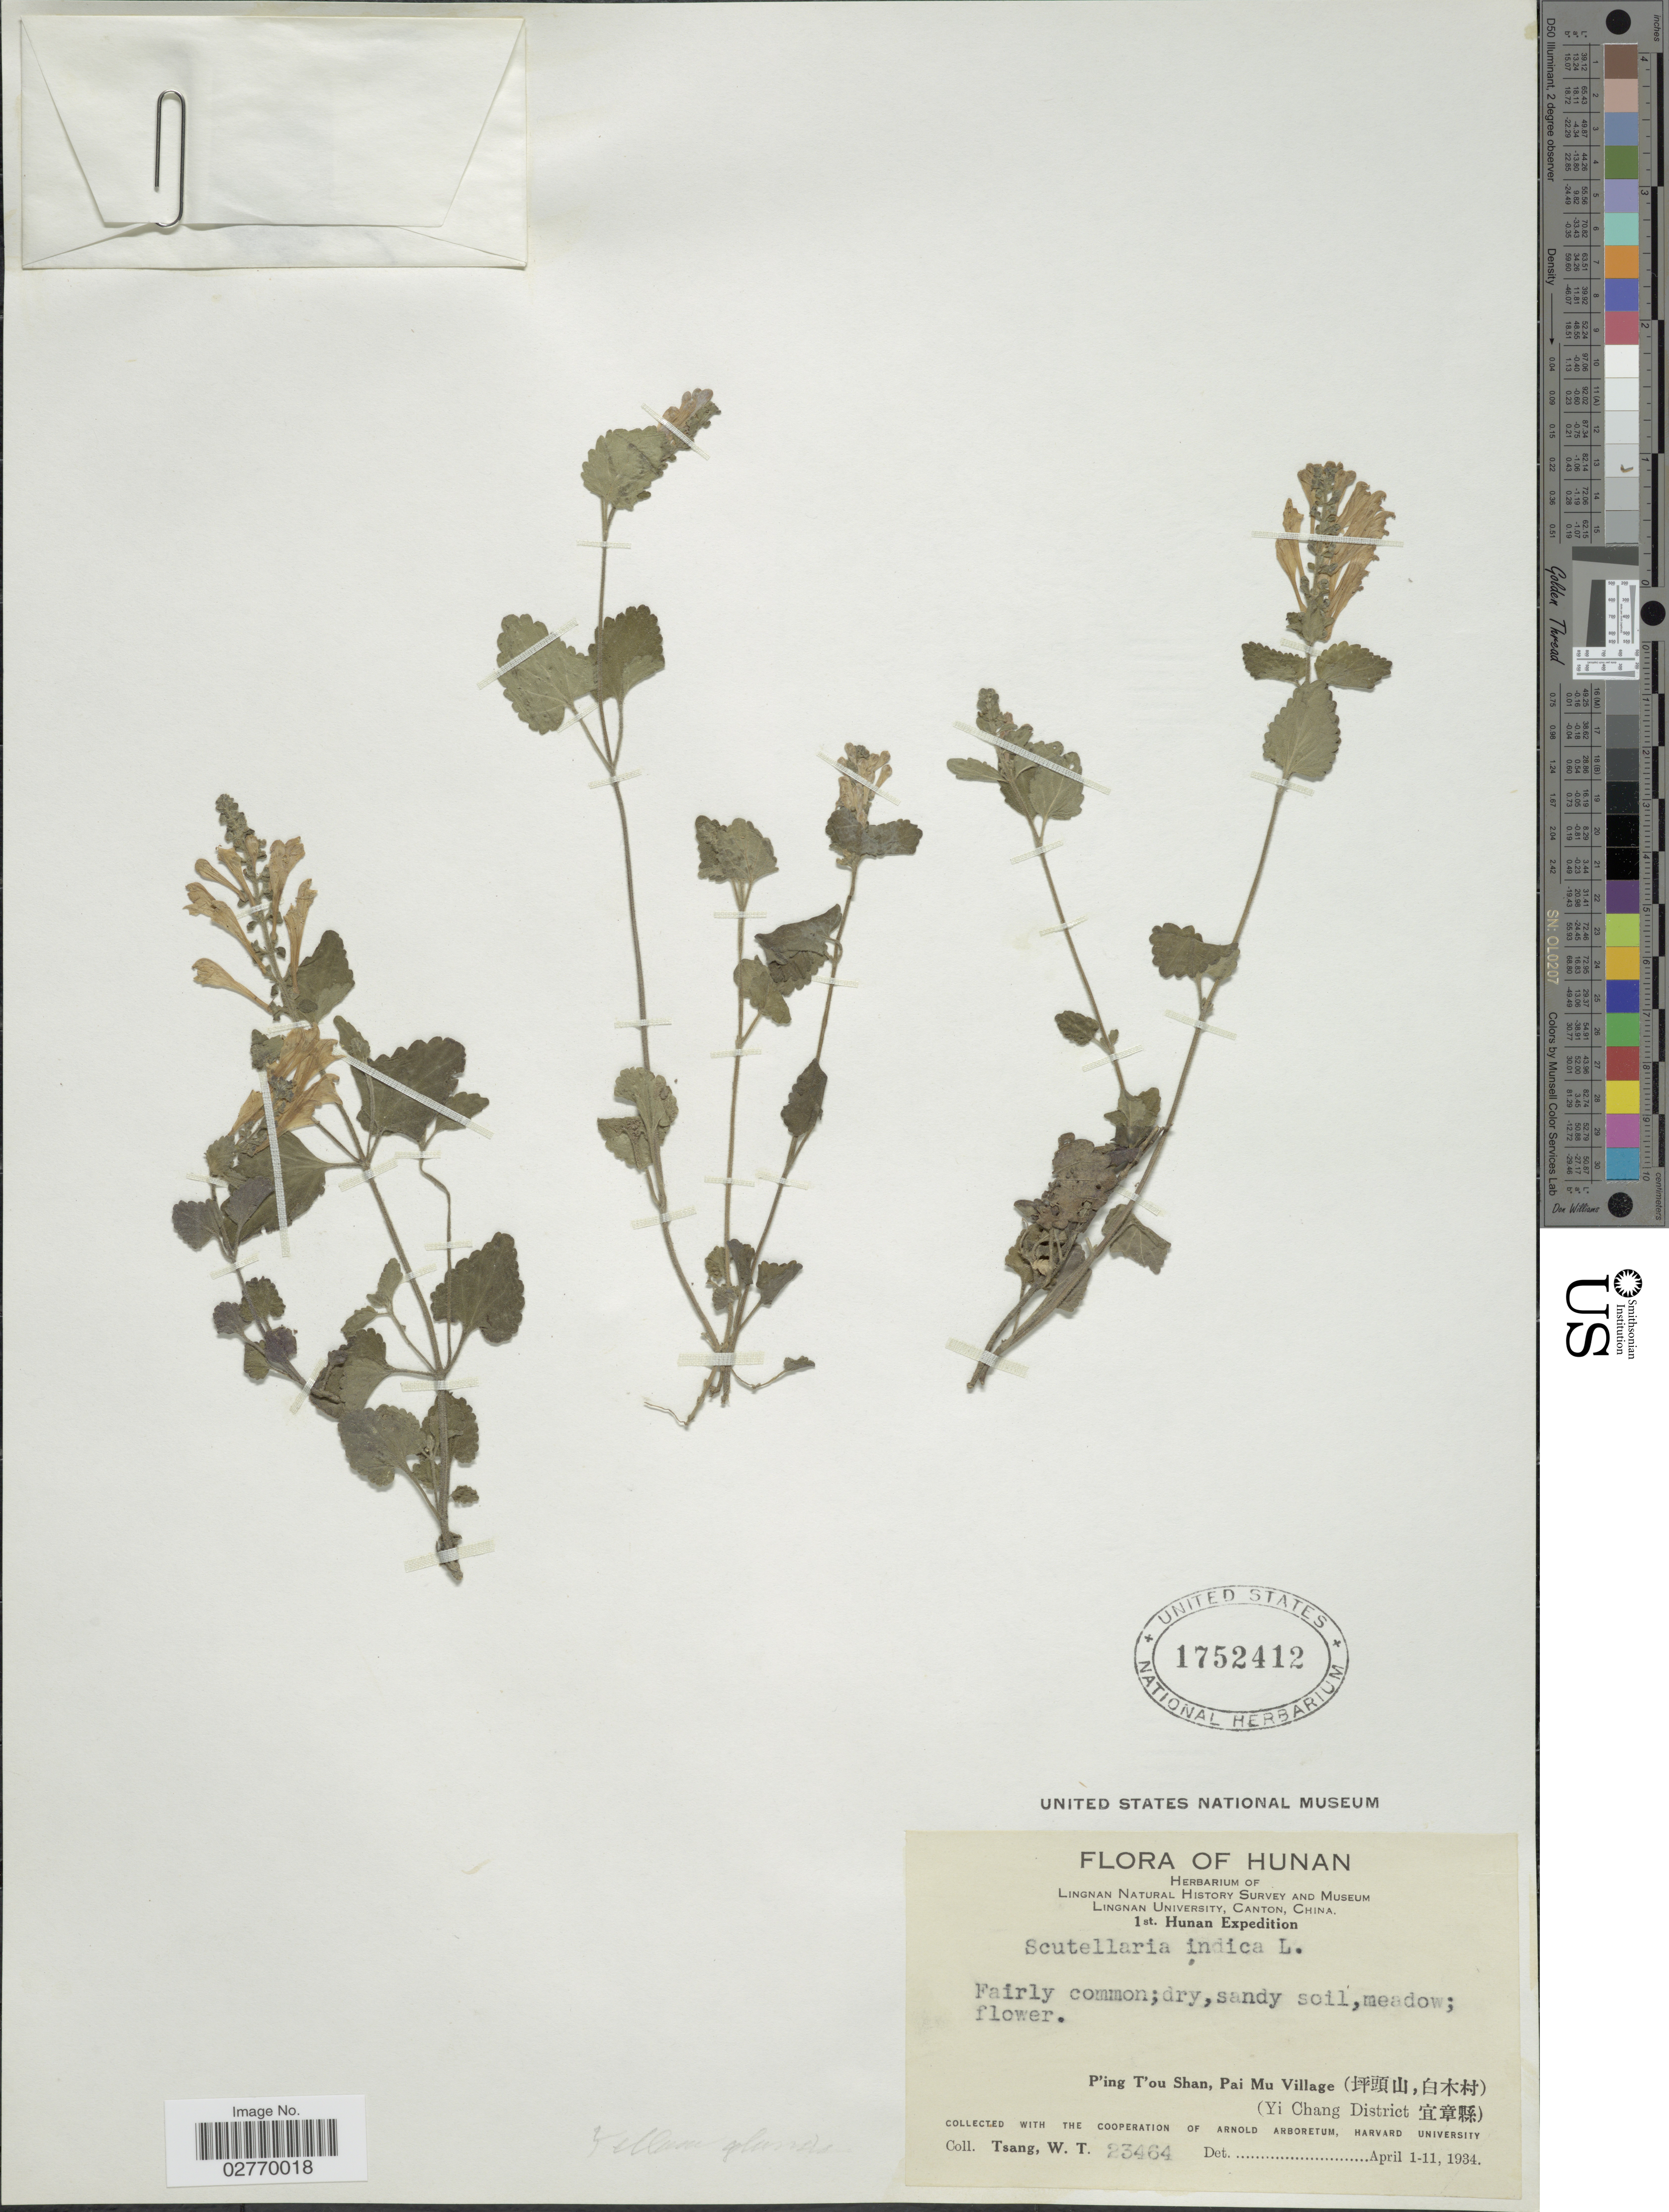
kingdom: Plantae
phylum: Tracheophyta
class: Magnoliopsida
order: Lamiales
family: Lamiaceae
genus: Scutellaria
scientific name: Scutellaria indica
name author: L.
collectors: W. T. Tsang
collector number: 23464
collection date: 1934-04-01/1934-04-11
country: China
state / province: Hunan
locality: P'ing T'ou Shan, Pai Mu Village (Yi Chang District).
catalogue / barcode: US 1752412